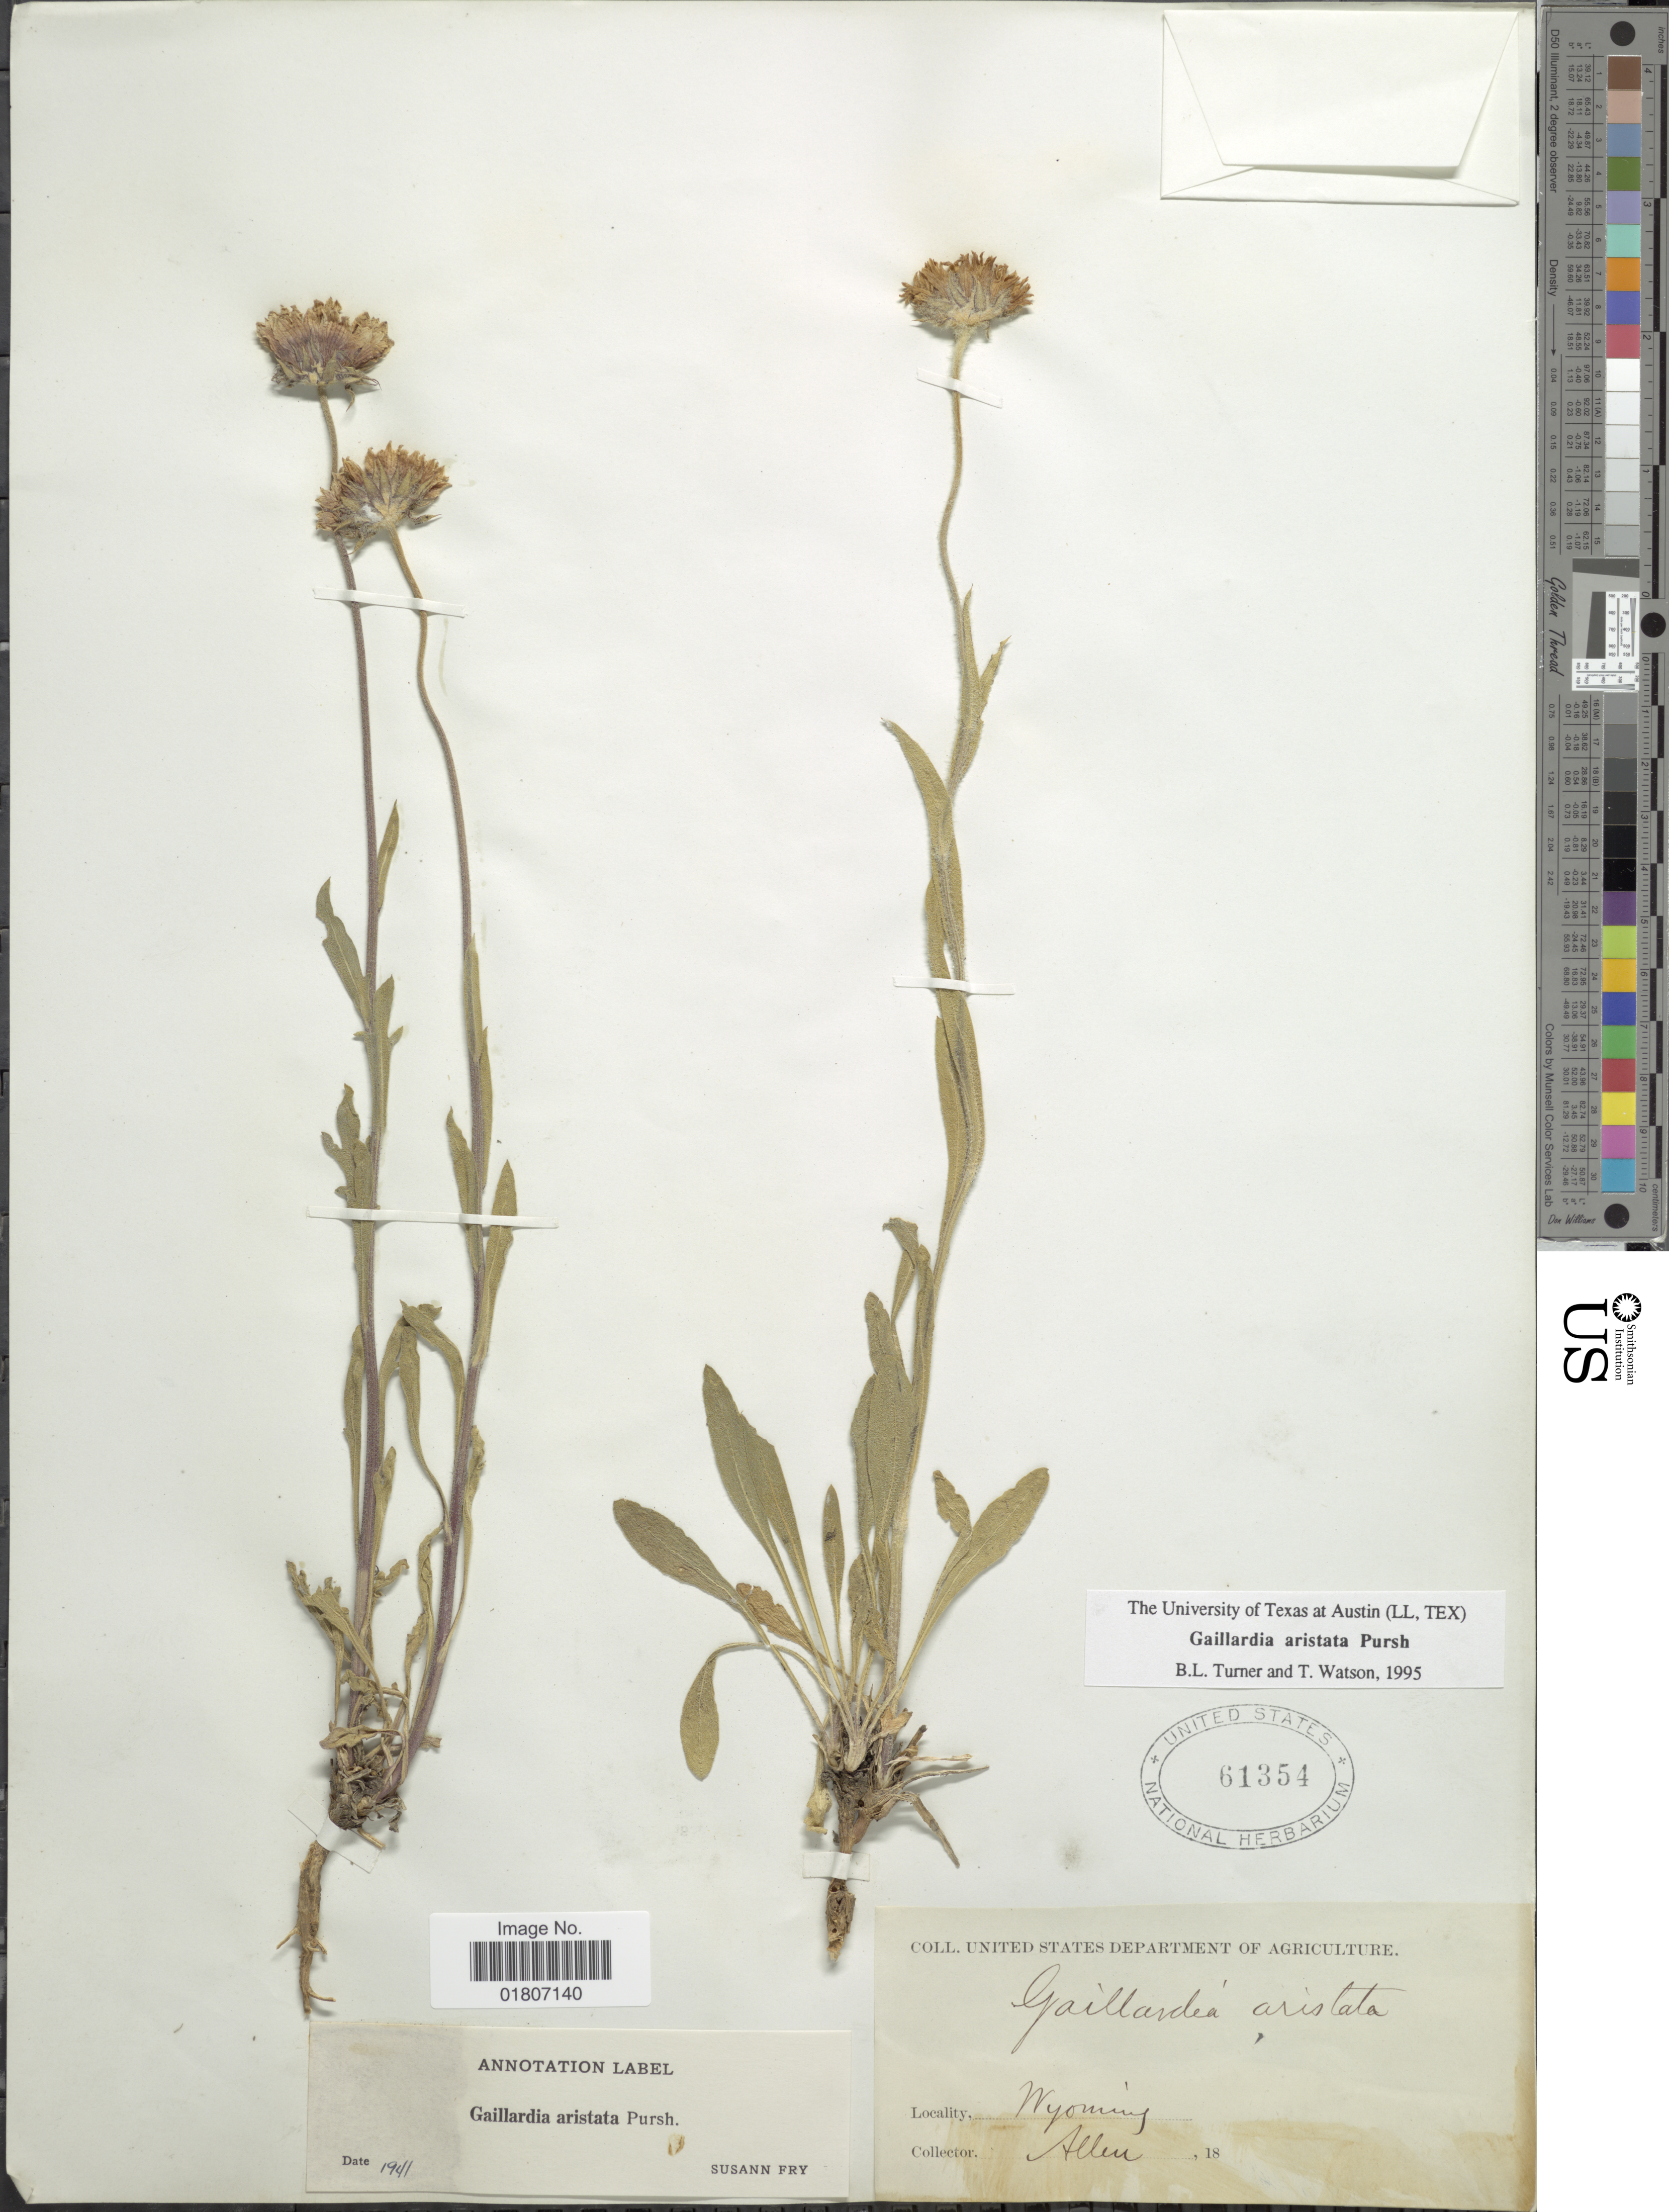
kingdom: Plantae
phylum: Tracheophyta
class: Magnoliopsida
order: Asterales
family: Asteraceae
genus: Gaillardia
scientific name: Gaillardia aristata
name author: Pursh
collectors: -- Allen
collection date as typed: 18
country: United States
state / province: Wyoming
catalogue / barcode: US 61354